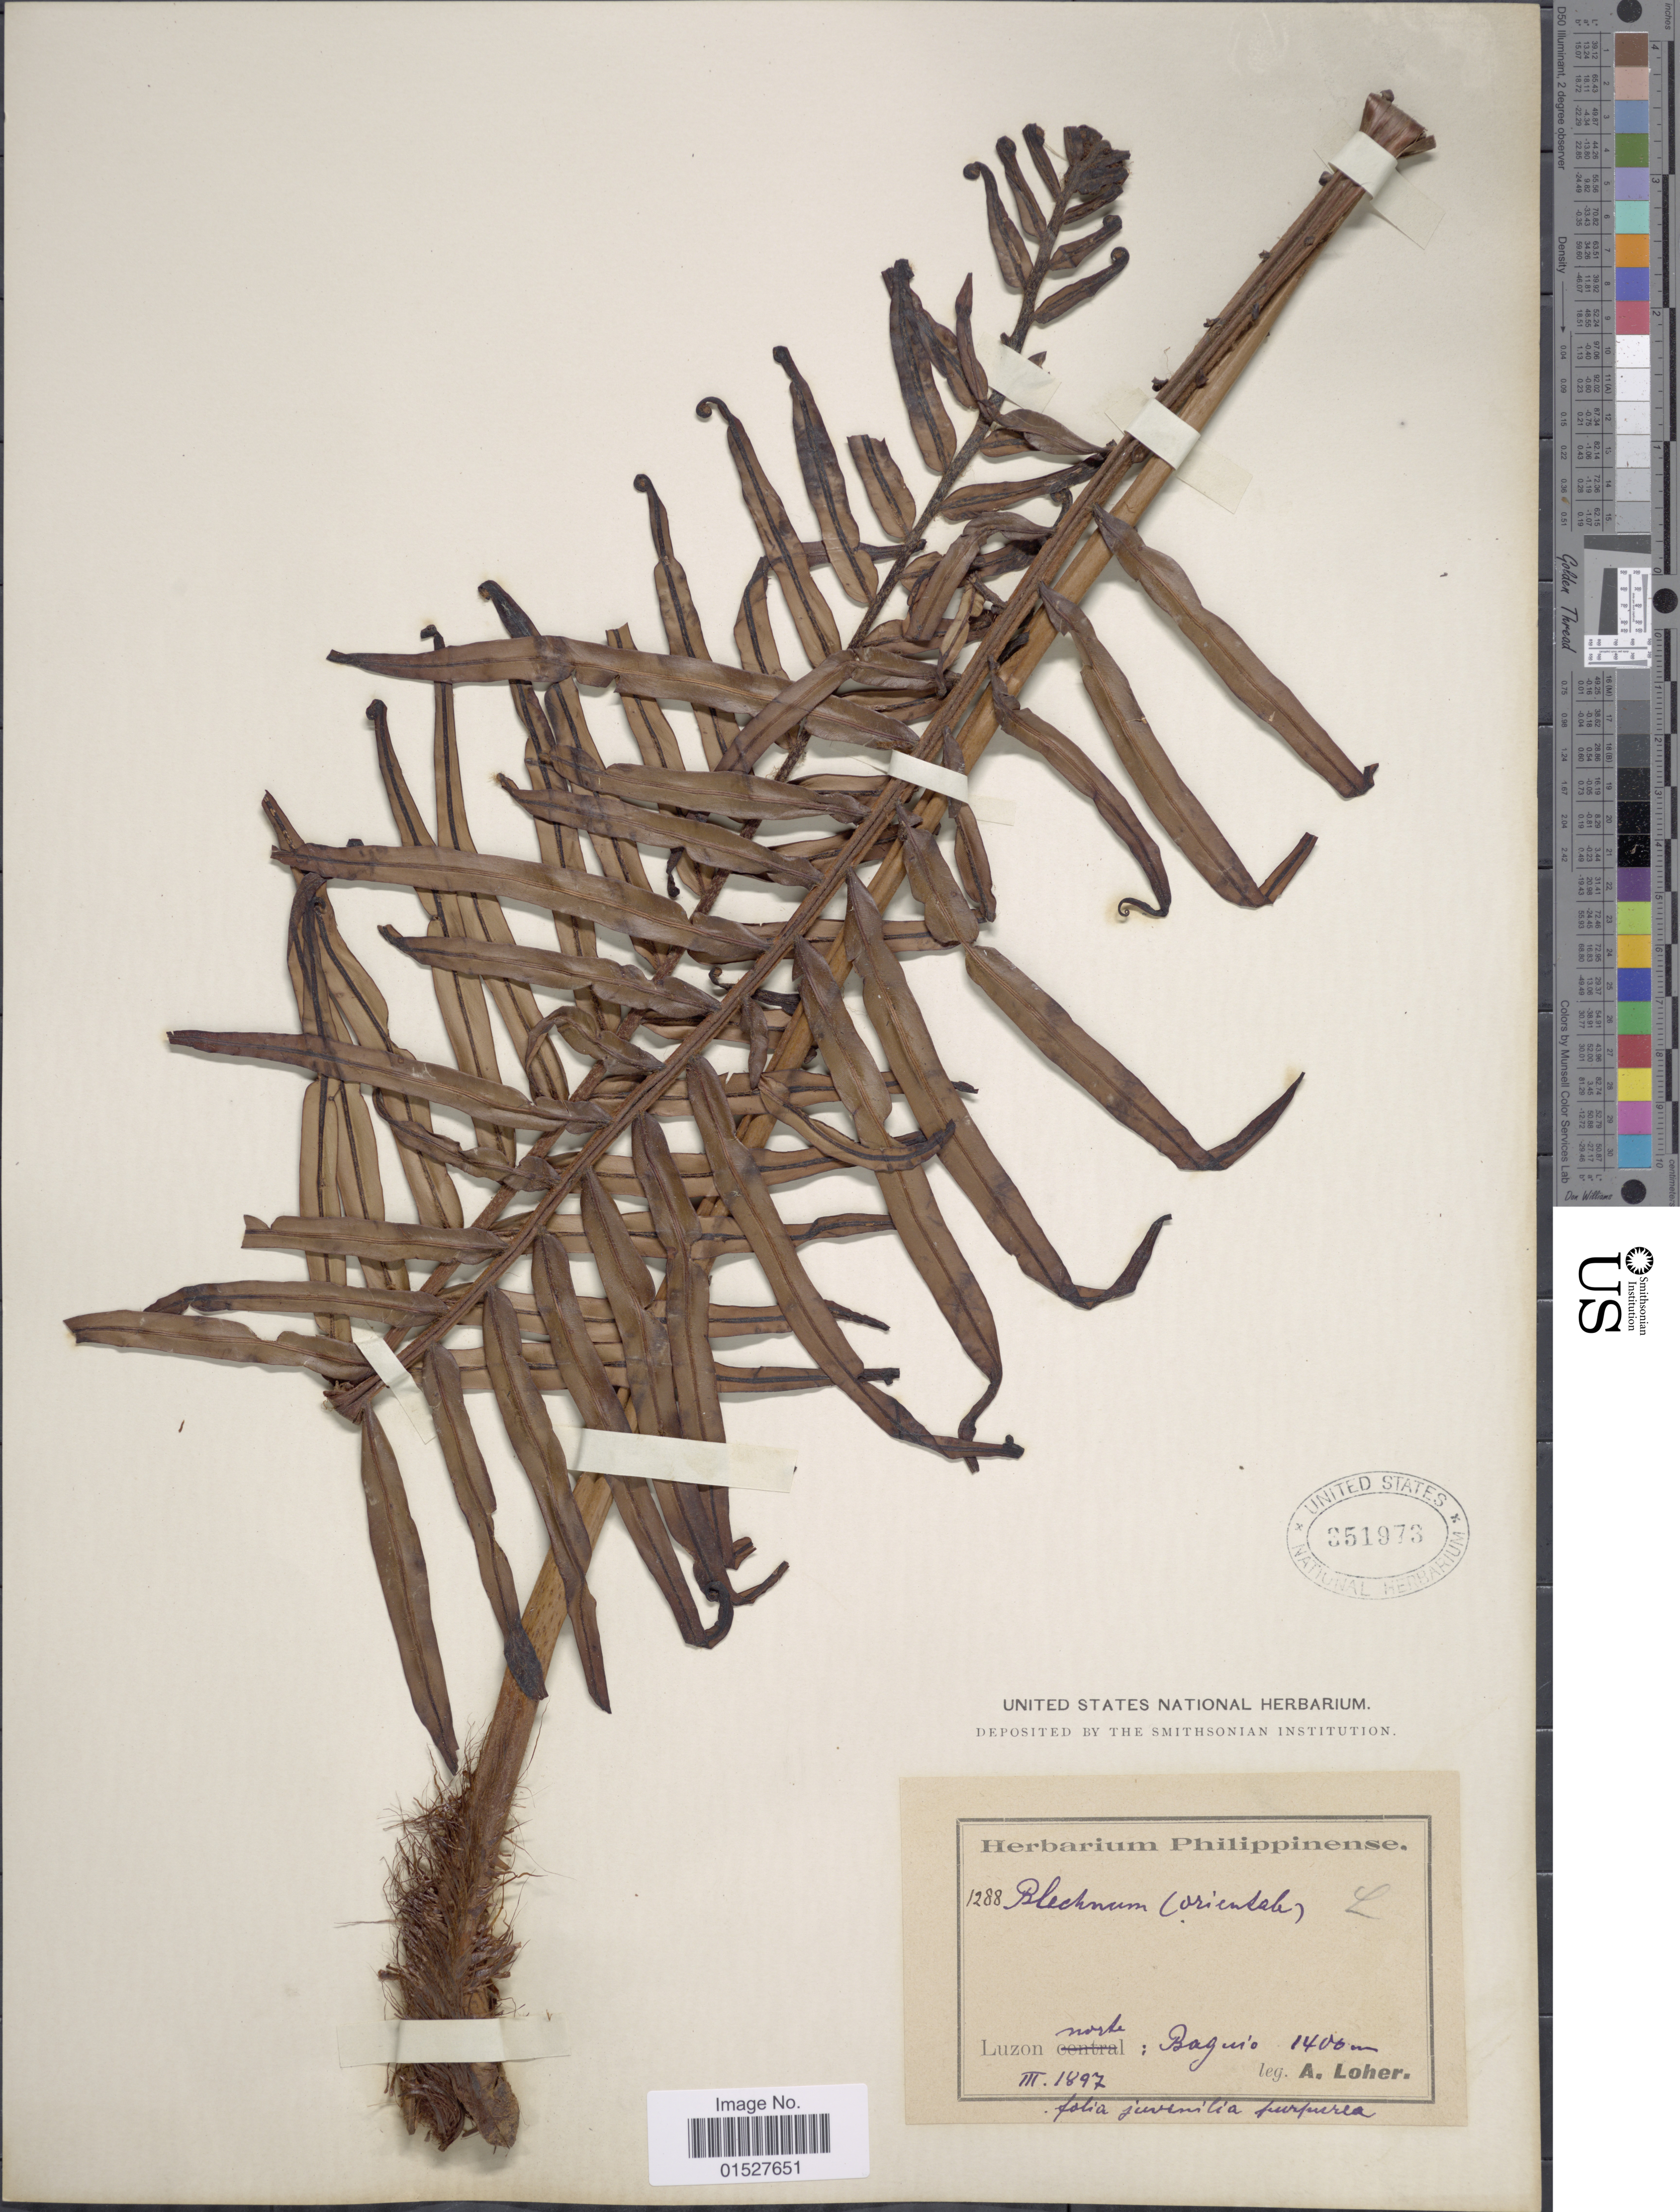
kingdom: Plantae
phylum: Tracheophyta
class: Polypodiopsida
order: Polypodiales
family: Blechnaceae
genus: Blechnum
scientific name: Blechnum orientale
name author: L.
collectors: A. Loher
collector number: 1288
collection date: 1897-03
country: Philippines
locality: Luzon norte: Baguio.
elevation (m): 1400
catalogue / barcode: US 351973